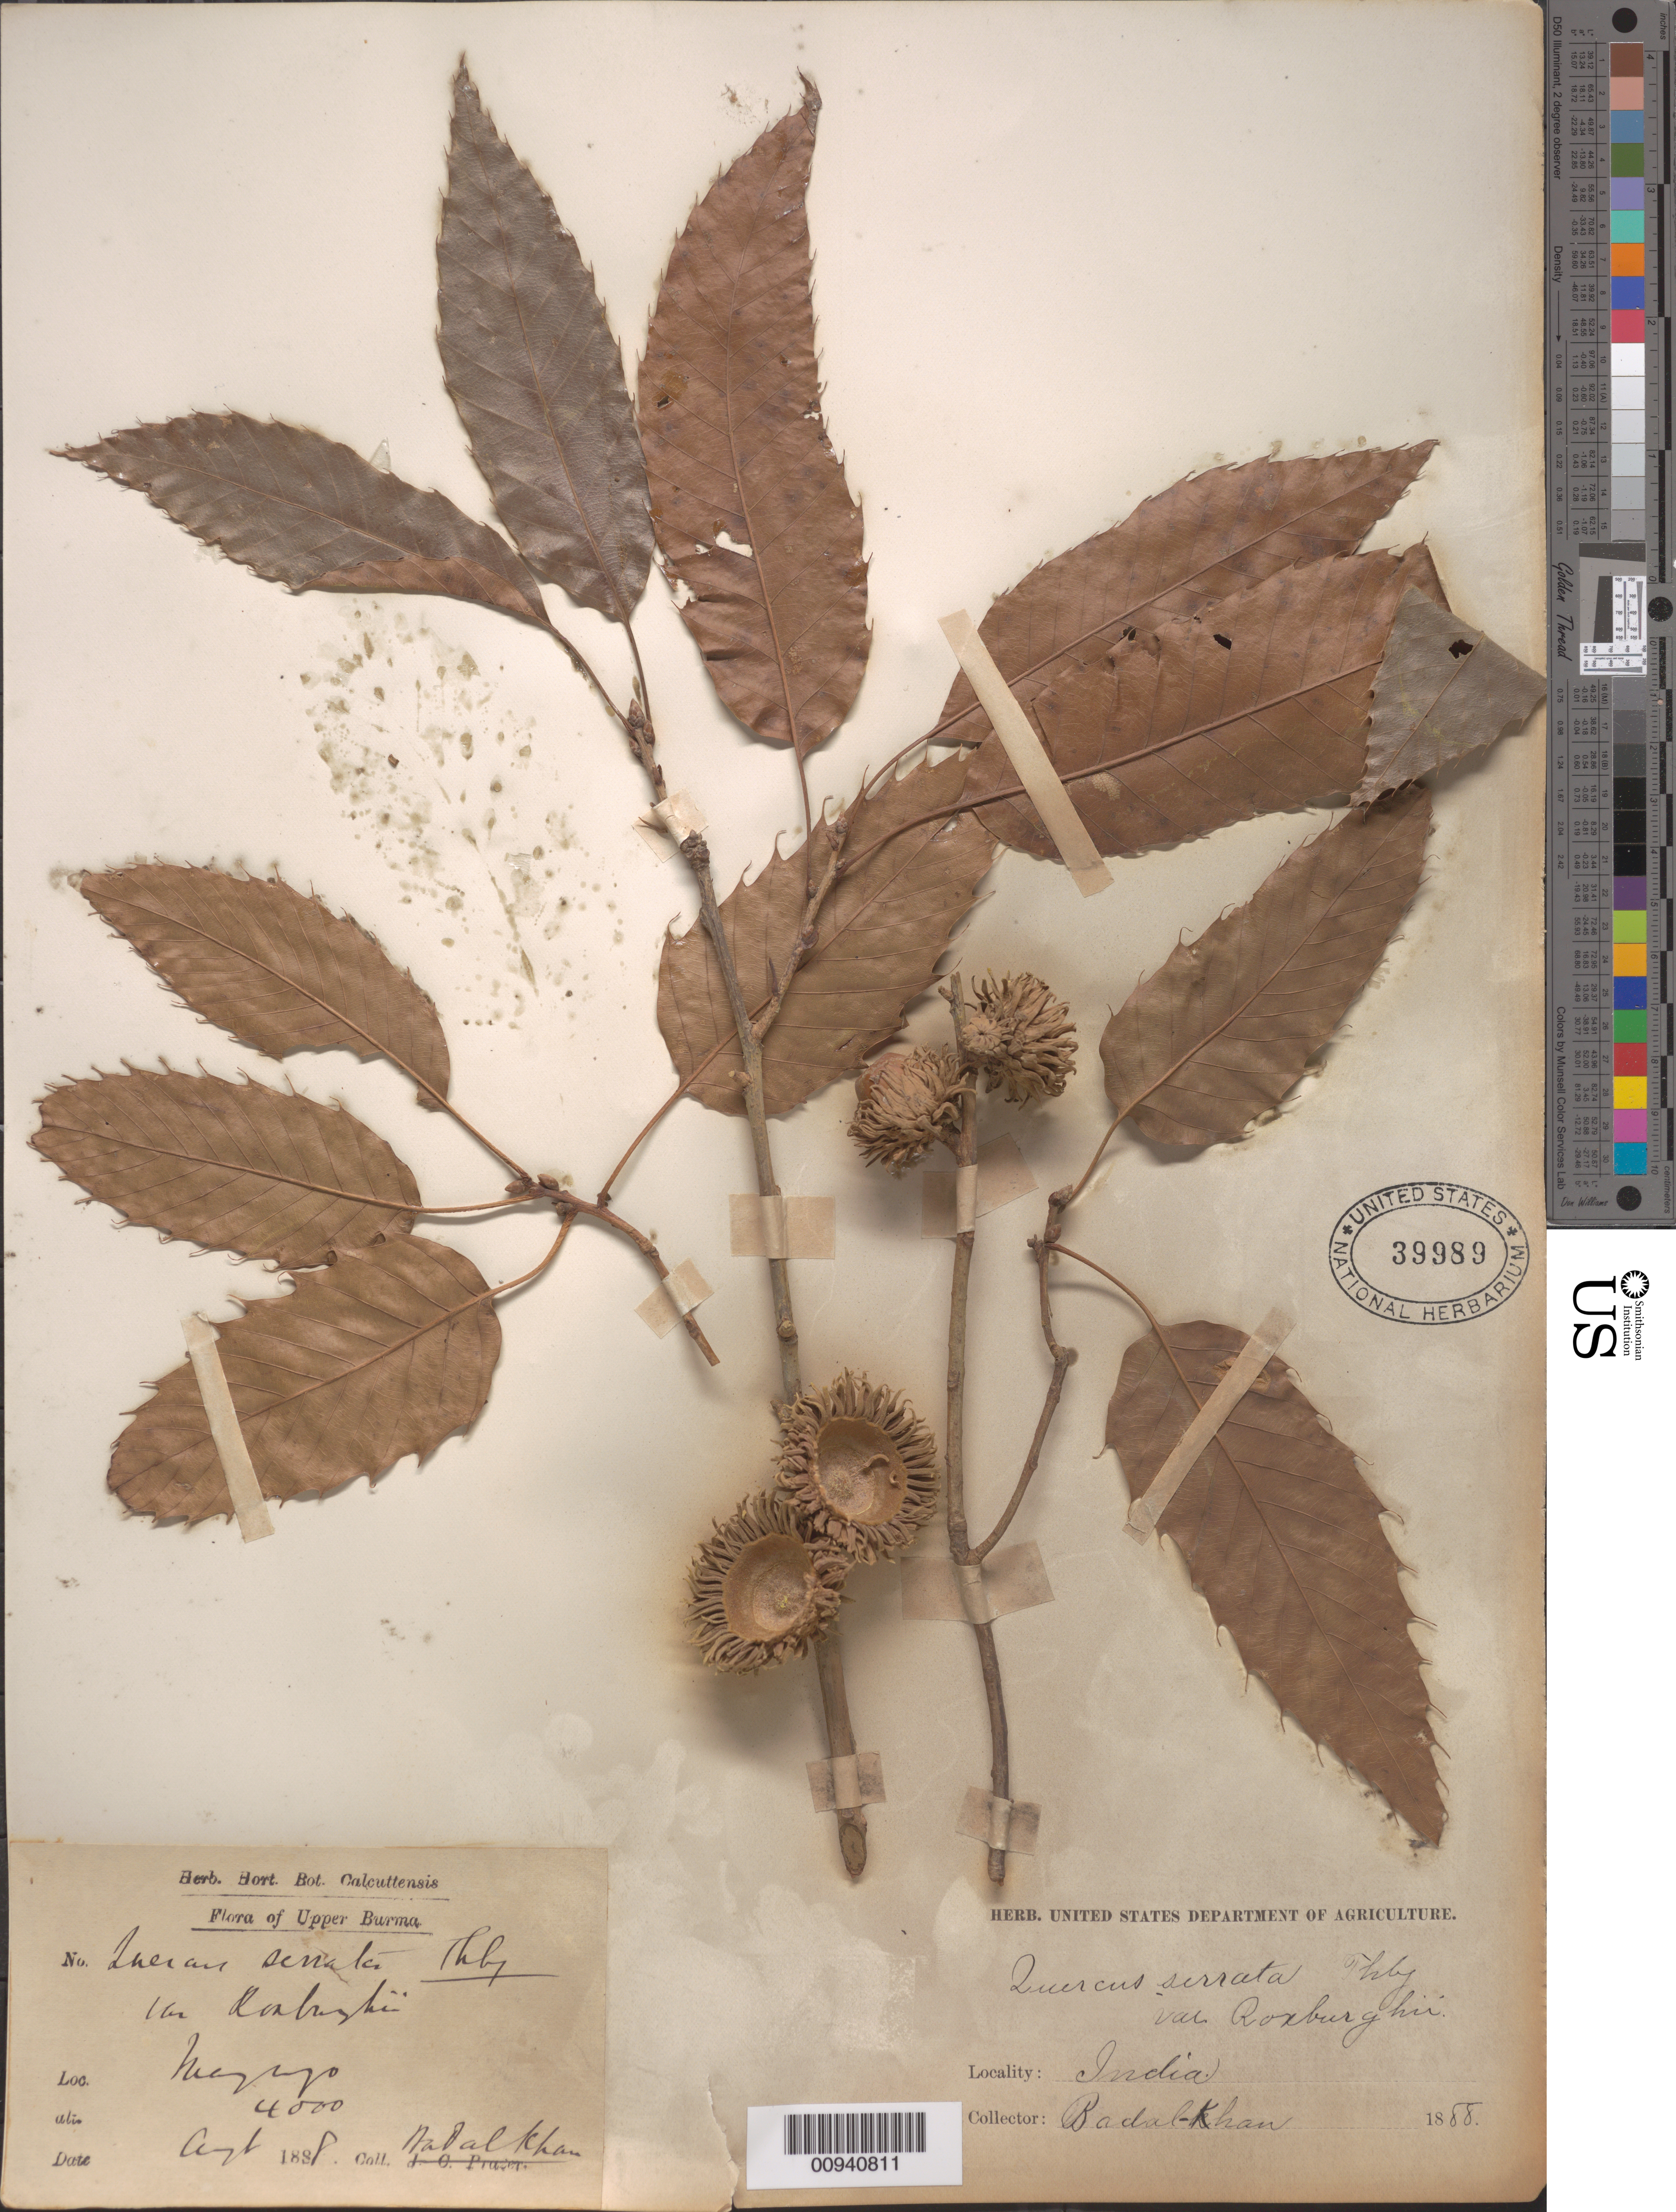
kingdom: Plantae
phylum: Tracheophyta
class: Magnoliopsida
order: Fagales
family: Fagaceae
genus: Quercus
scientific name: Quercus serrata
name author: Thunb.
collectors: B. Khan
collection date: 1888-06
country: Myanmar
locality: Upper Burma, Maymyo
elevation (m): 1219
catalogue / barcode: US 39989